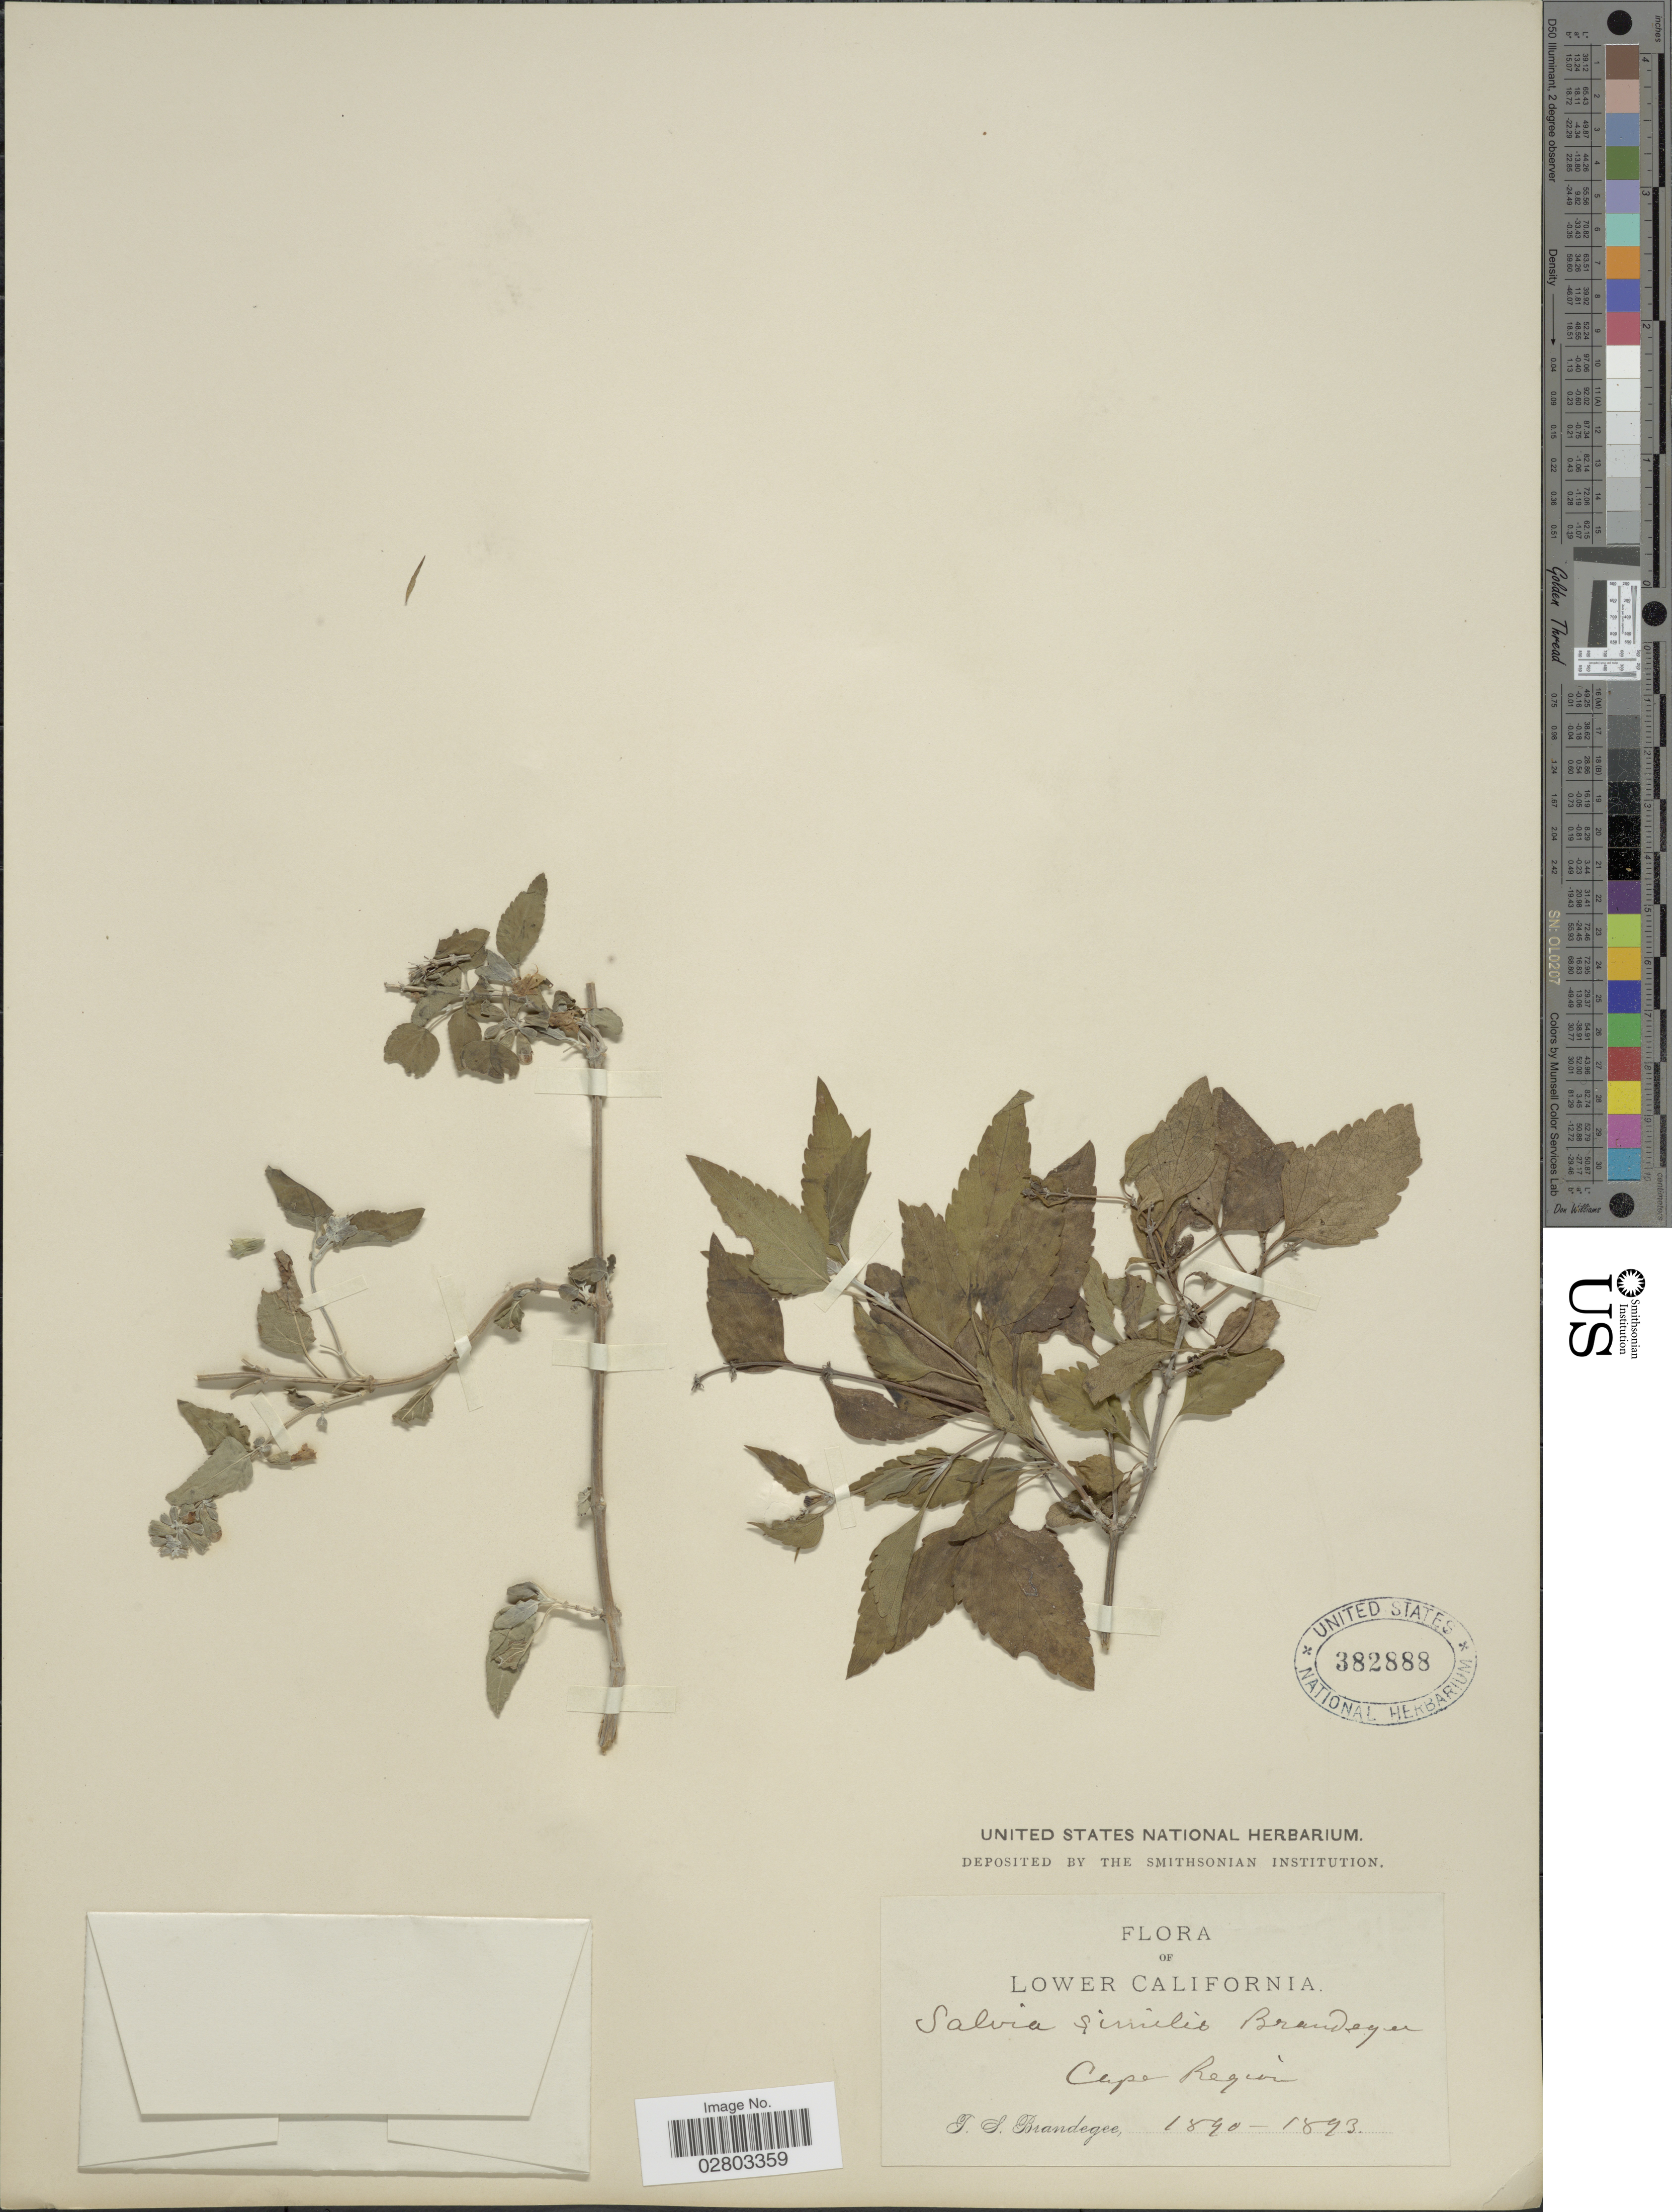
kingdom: Plantae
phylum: Tracheophyta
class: Magnoliopsida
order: Lamiales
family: Lamiaceae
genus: Salvia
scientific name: Salvia similis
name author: Brandegee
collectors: J. S. Brandegee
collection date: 1890/1893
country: Mexico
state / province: Baja California Norte / Baja California Sur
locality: Lower California, Cape Region.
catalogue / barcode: US 382888